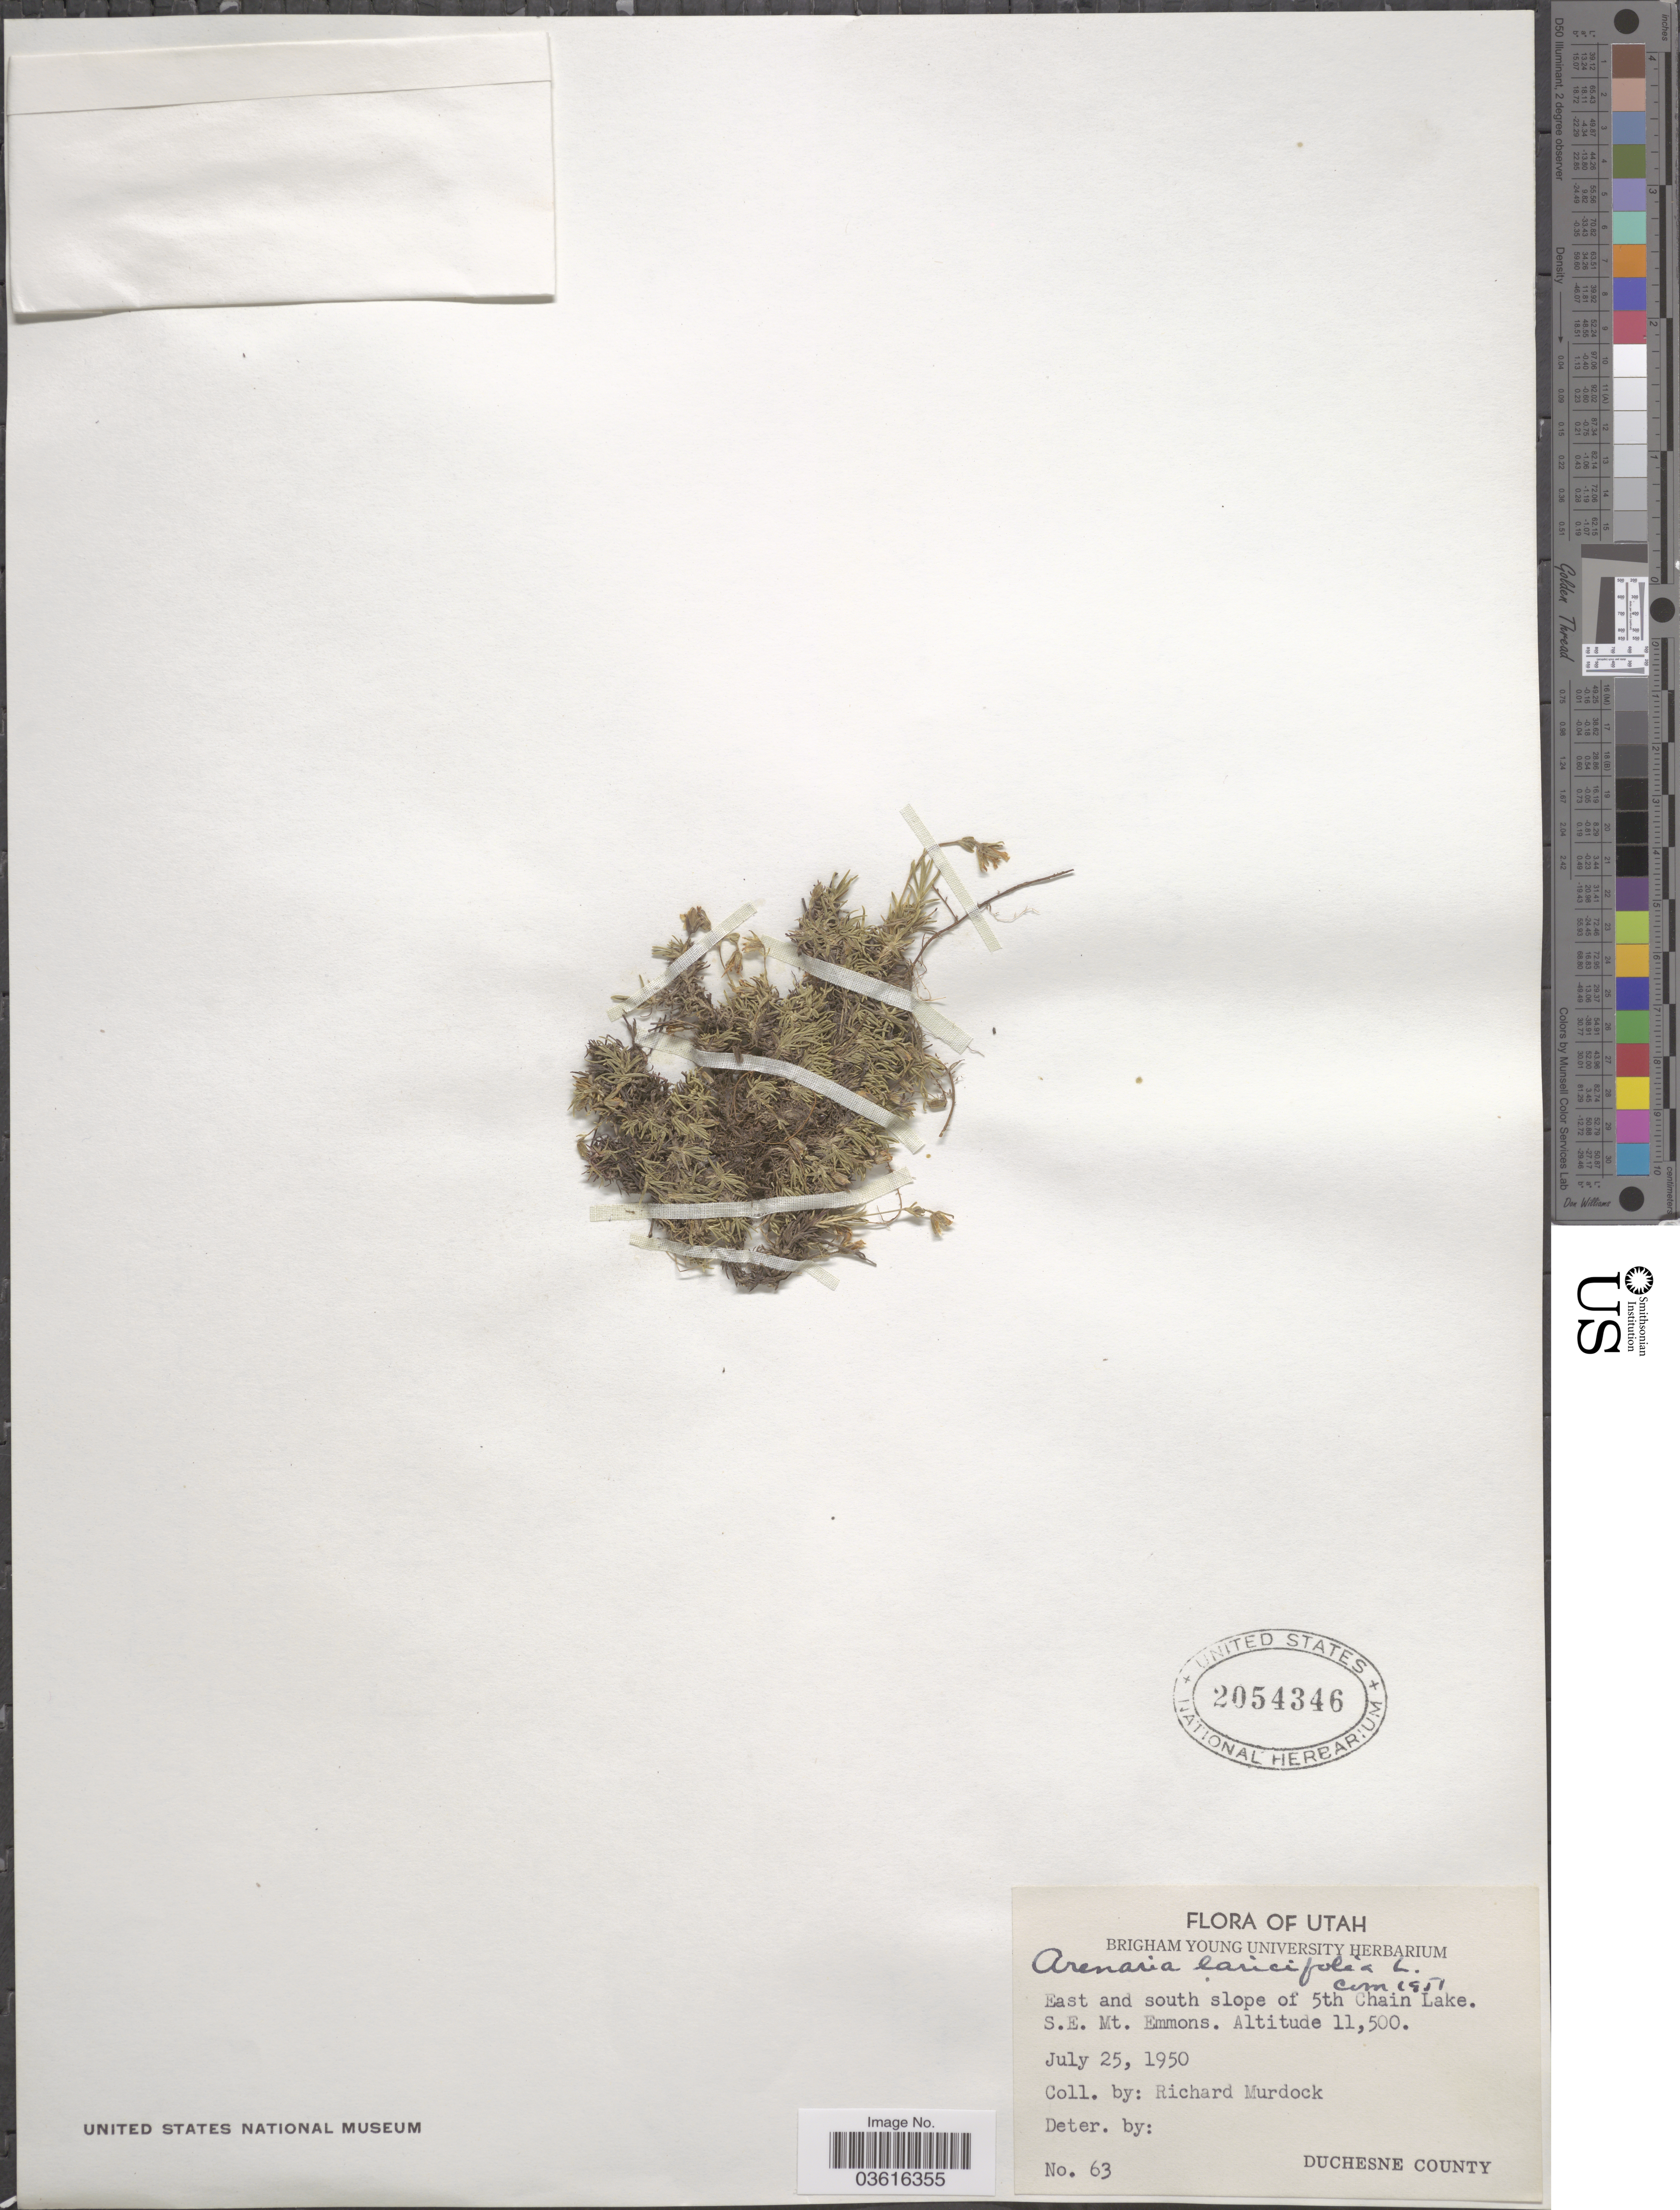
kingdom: Plantae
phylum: Tracheophyta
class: Magnoliopsida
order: Caryophyllales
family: Caryophyllaceae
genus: Cherleria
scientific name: Cherleria obtusiloba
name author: (Rydb.) A.J. Moore & Dillenb.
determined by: Strong, M. T., (US), Smithsonian Institution - National Museum of Natural History (UNITED STATES)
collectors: R. Murdock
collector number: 63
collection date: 1950-07-25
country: United States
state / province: Utah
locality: East and south slope of 5th Chain Lake. S.E. Mt. Emmons. Duchesne County.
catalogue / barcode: US 2054346